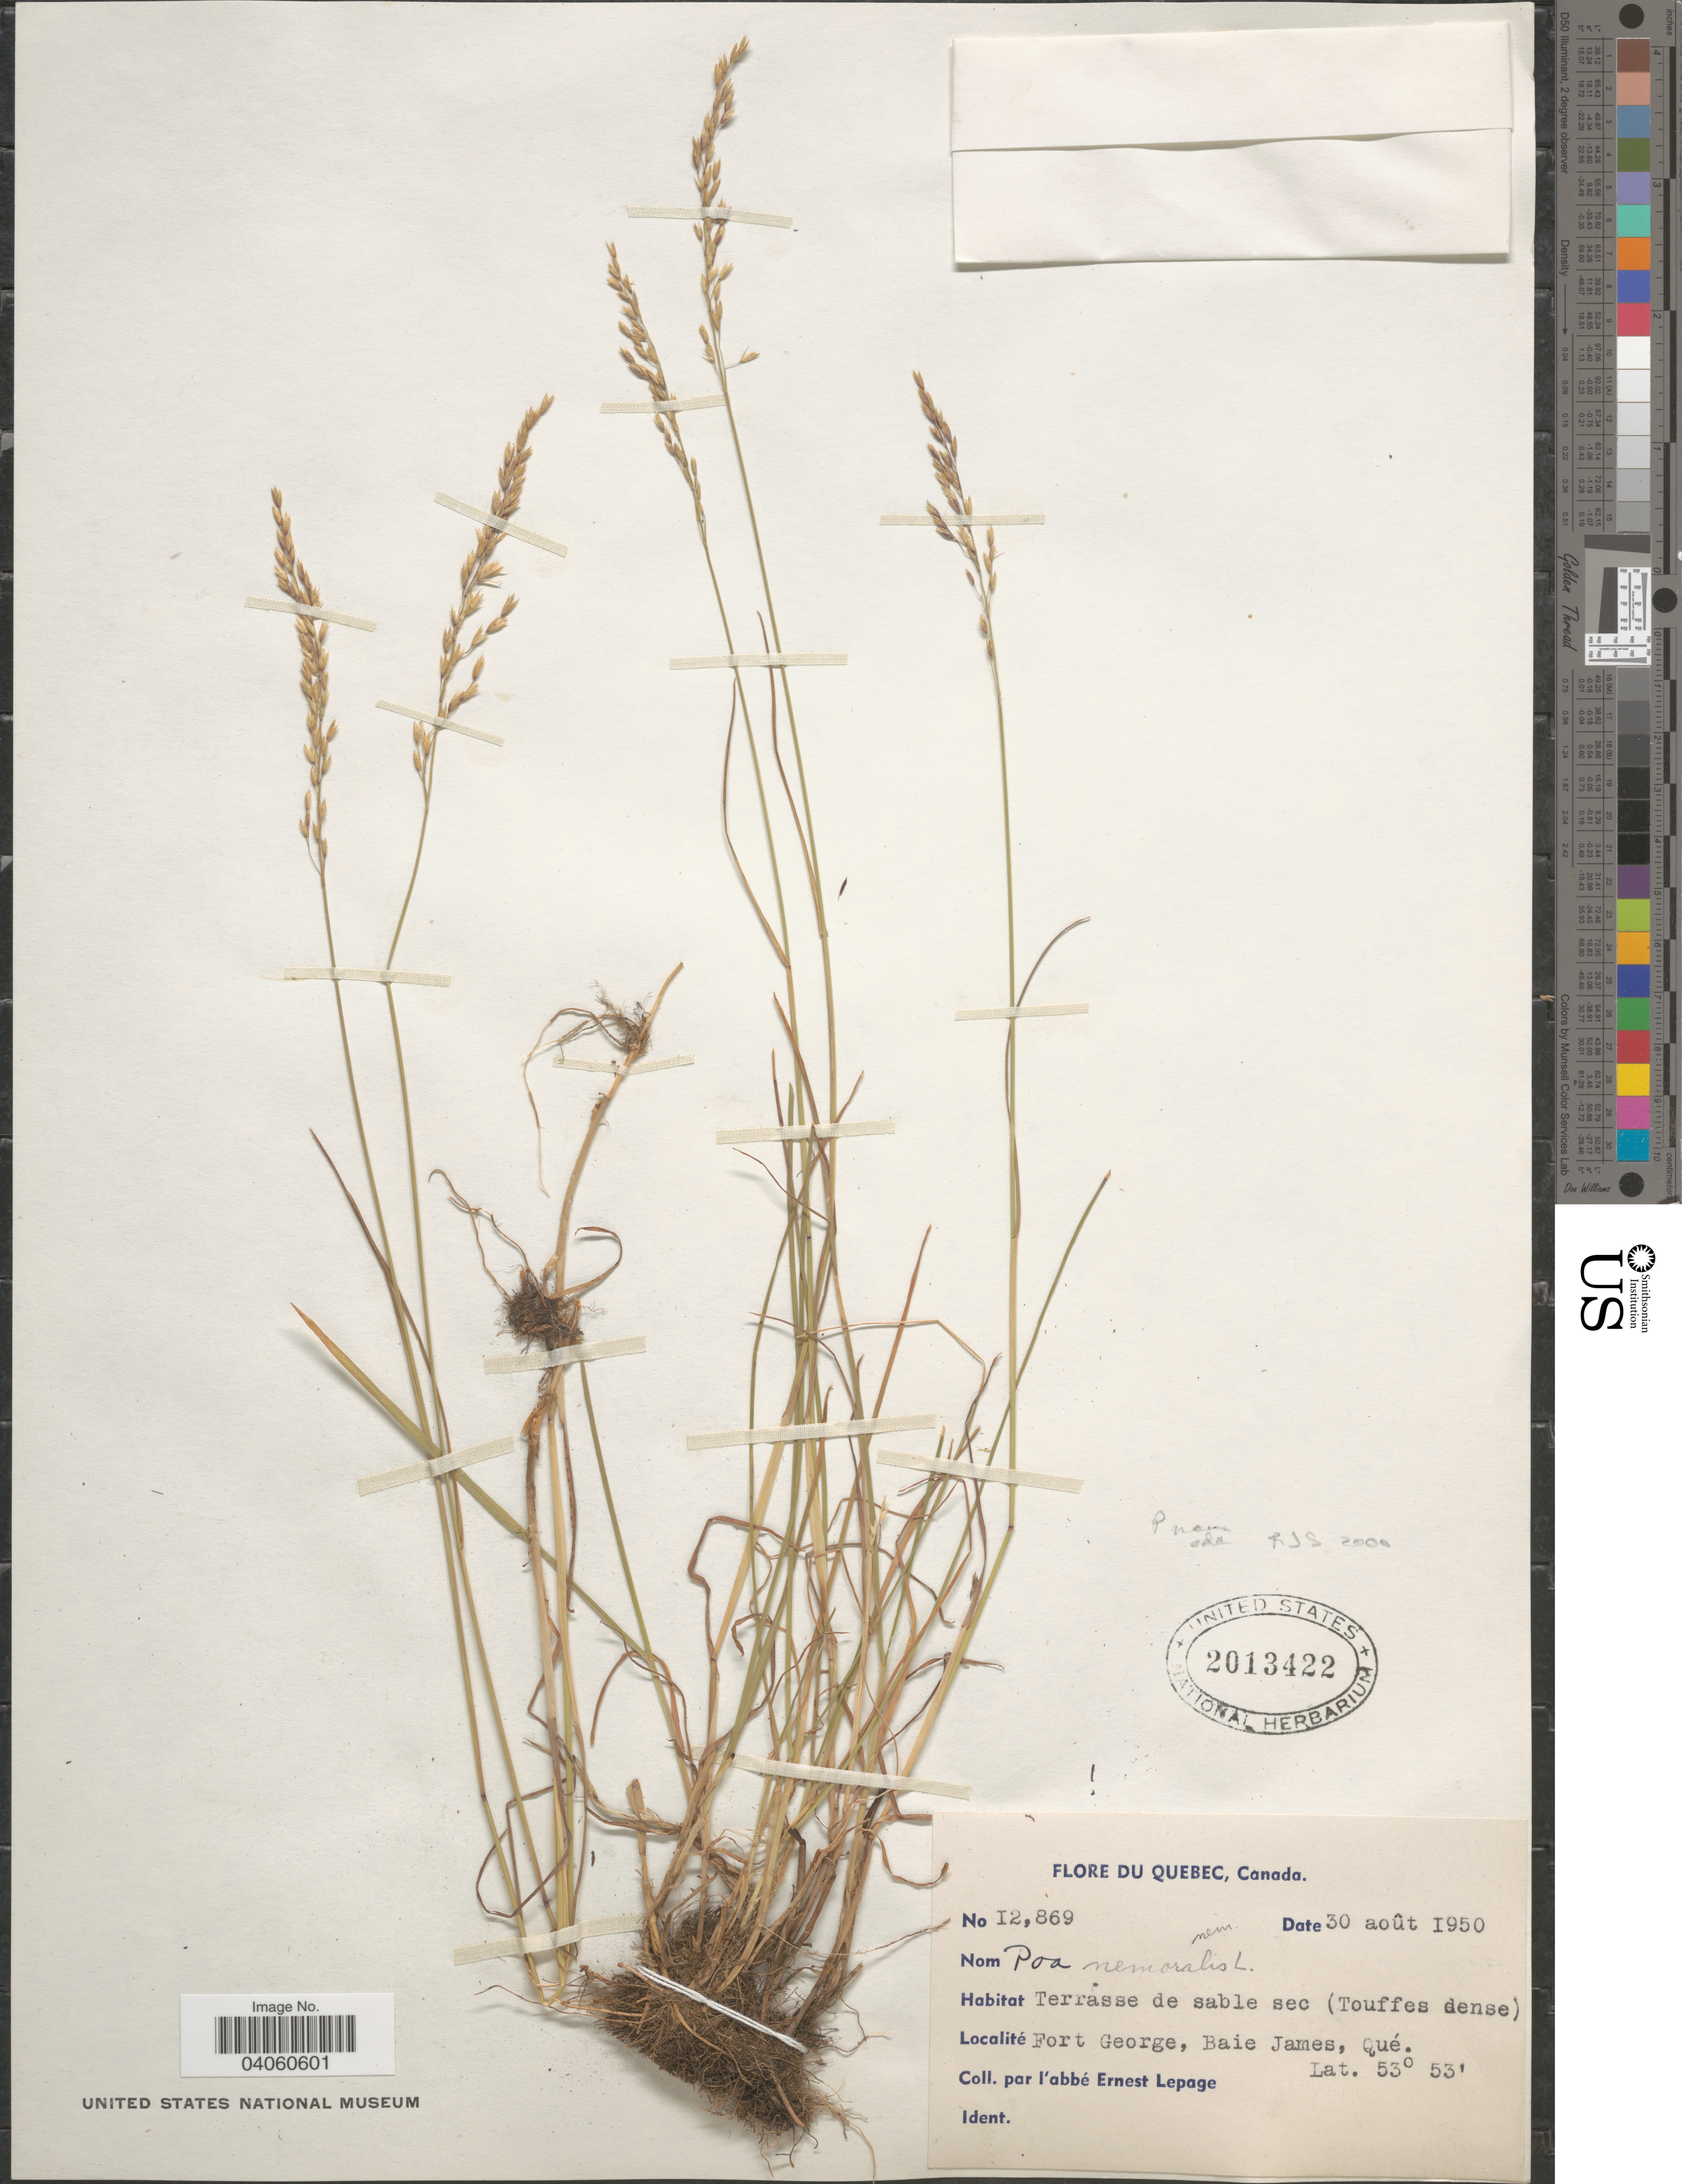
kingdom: Plantae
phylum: Tracheophyta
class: Liliopsida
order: Poales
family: Poaceae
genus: Poa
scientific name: Poa nemoralis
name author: L.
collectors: E. Lepage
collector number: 12869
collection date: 1950-08-30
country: Canada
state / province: Quebec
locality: Fort George, Baie James.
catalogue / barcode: US 2013422